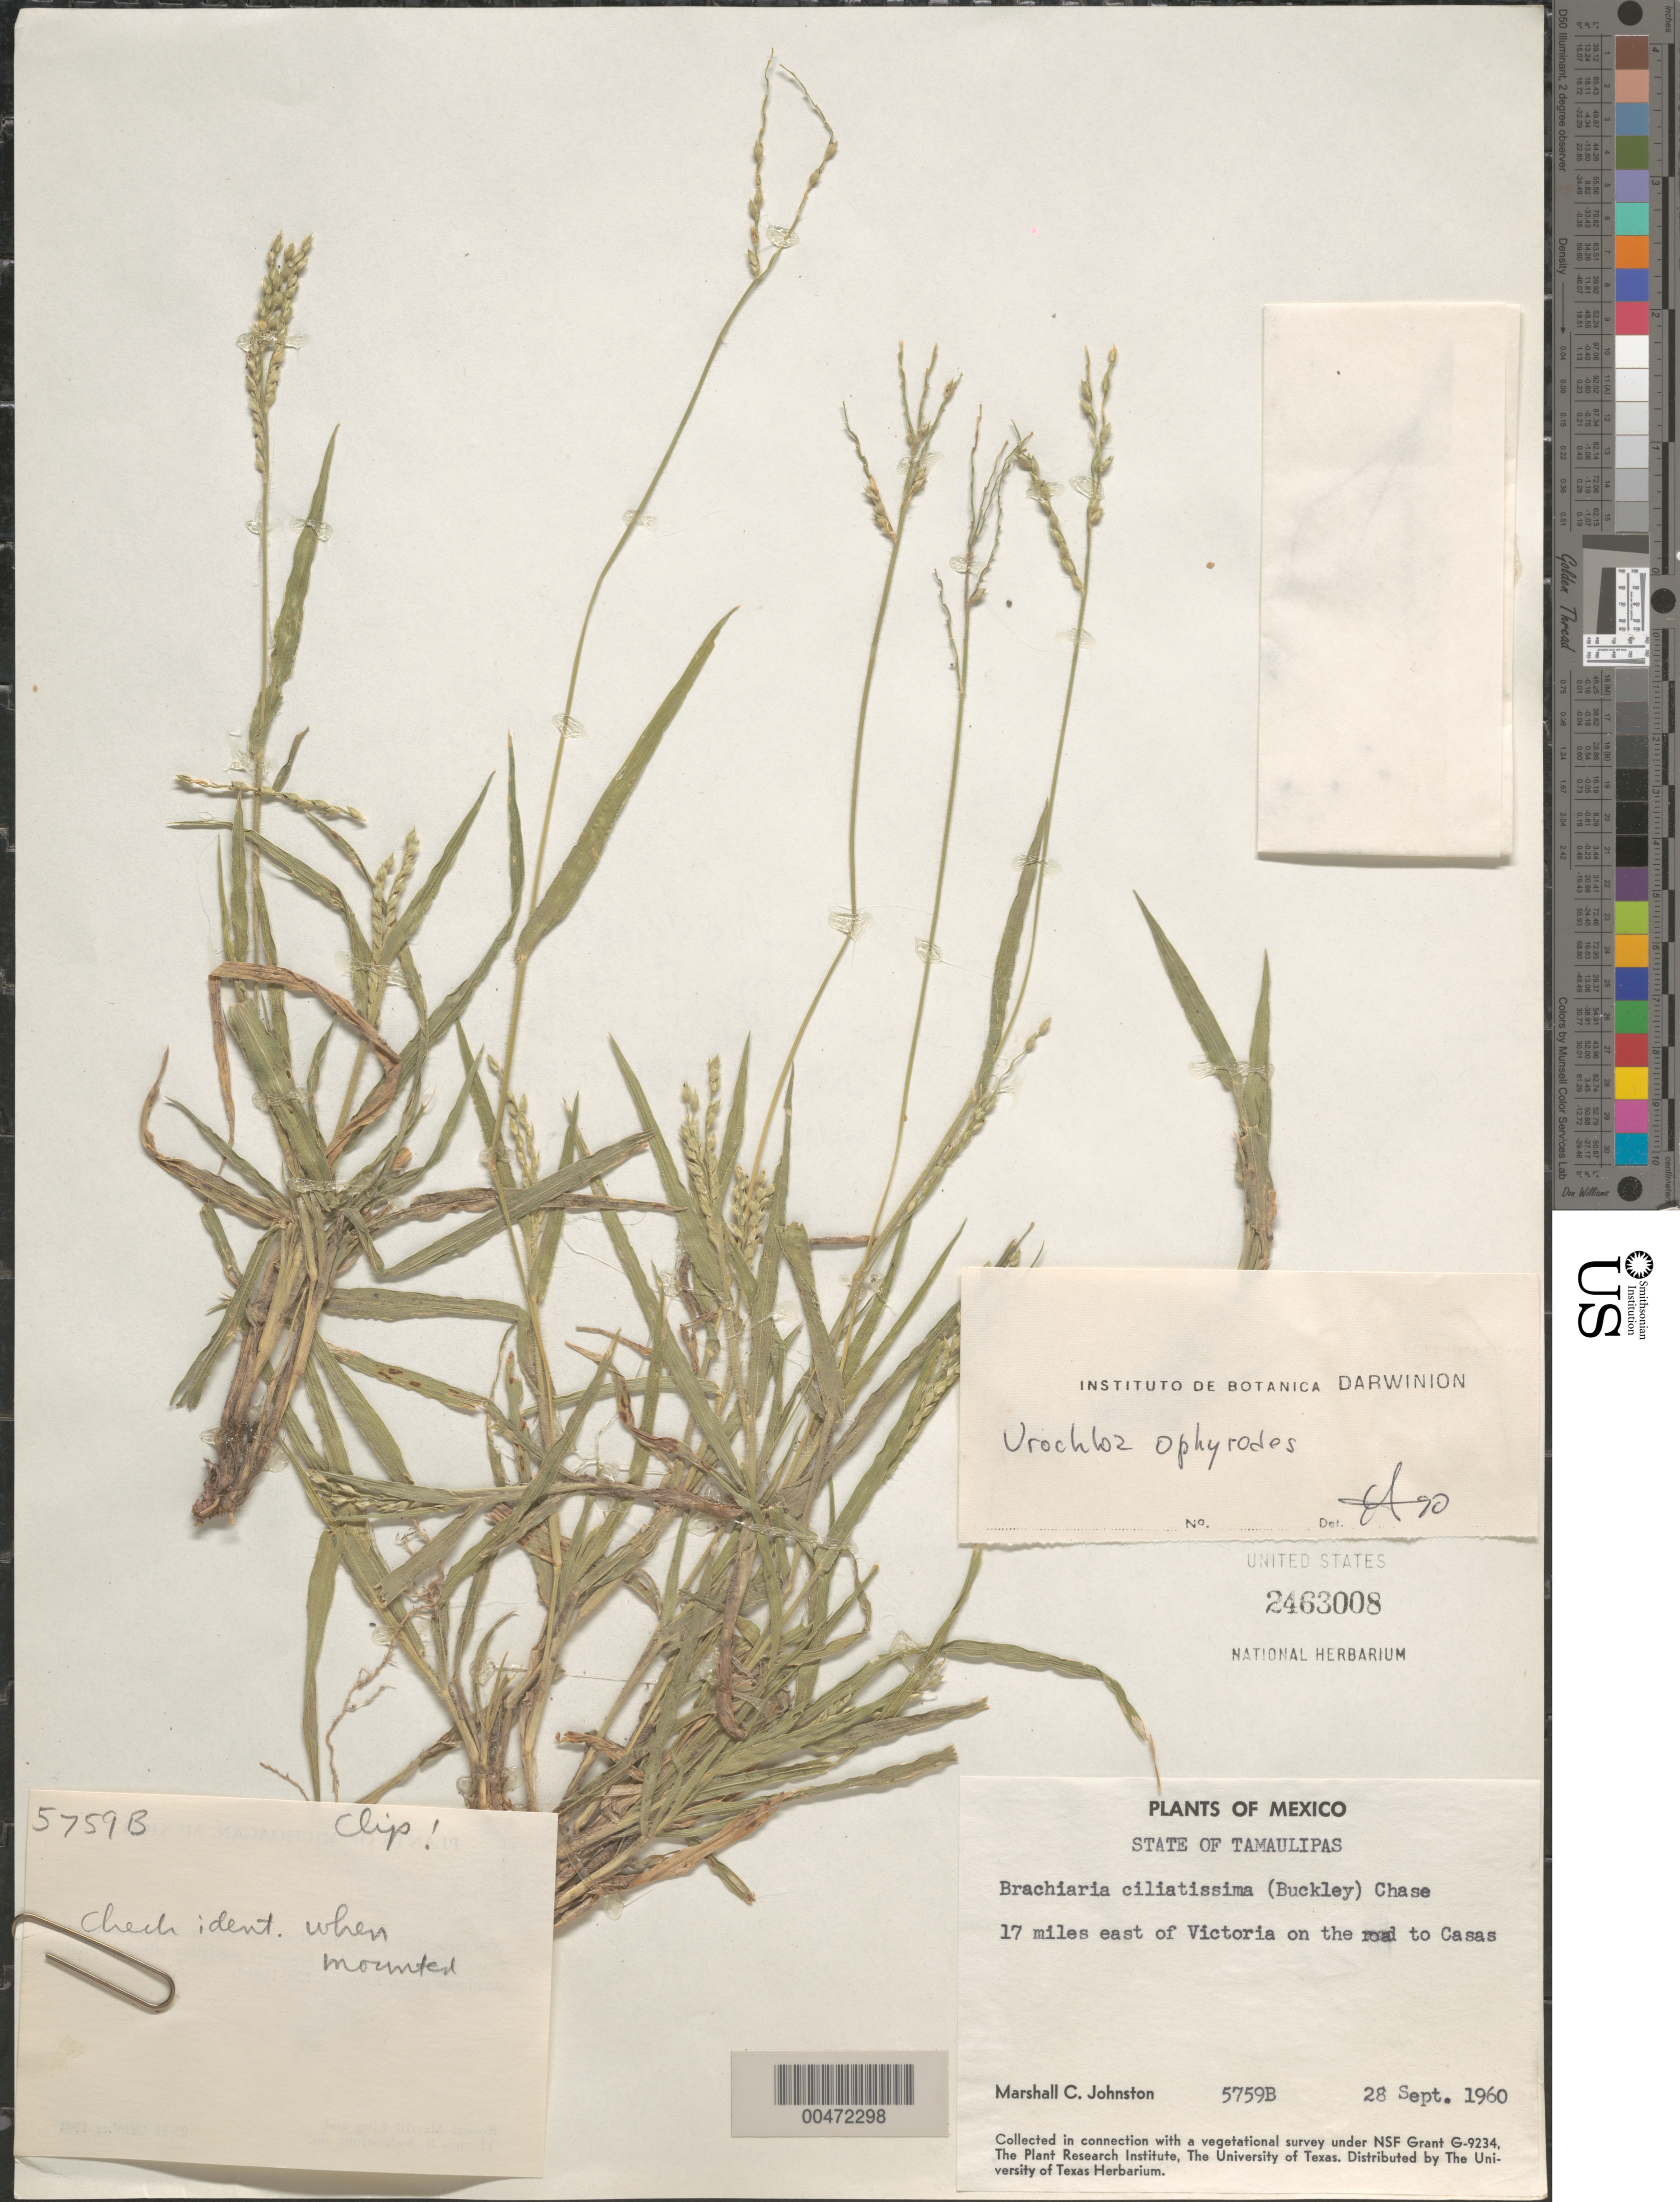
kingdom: Plantae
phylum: Tracheophyta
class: Liliopsida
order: Poales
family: Poaceae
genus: Urochloa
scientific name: Urochloa ophryodes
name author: (Hitchc.) Morrone & Zuloaga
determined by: Morrone, O. N., (SI), Instituto de Botánica Darwinion (Argentina)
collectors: M. Johnston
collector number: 5759B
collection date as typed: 28 Sep 1960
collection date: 1960-09-28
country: Mexico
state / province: Tamaulipas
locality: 17 mi E of Victoria on the road to Casas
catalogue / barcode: US 2463008